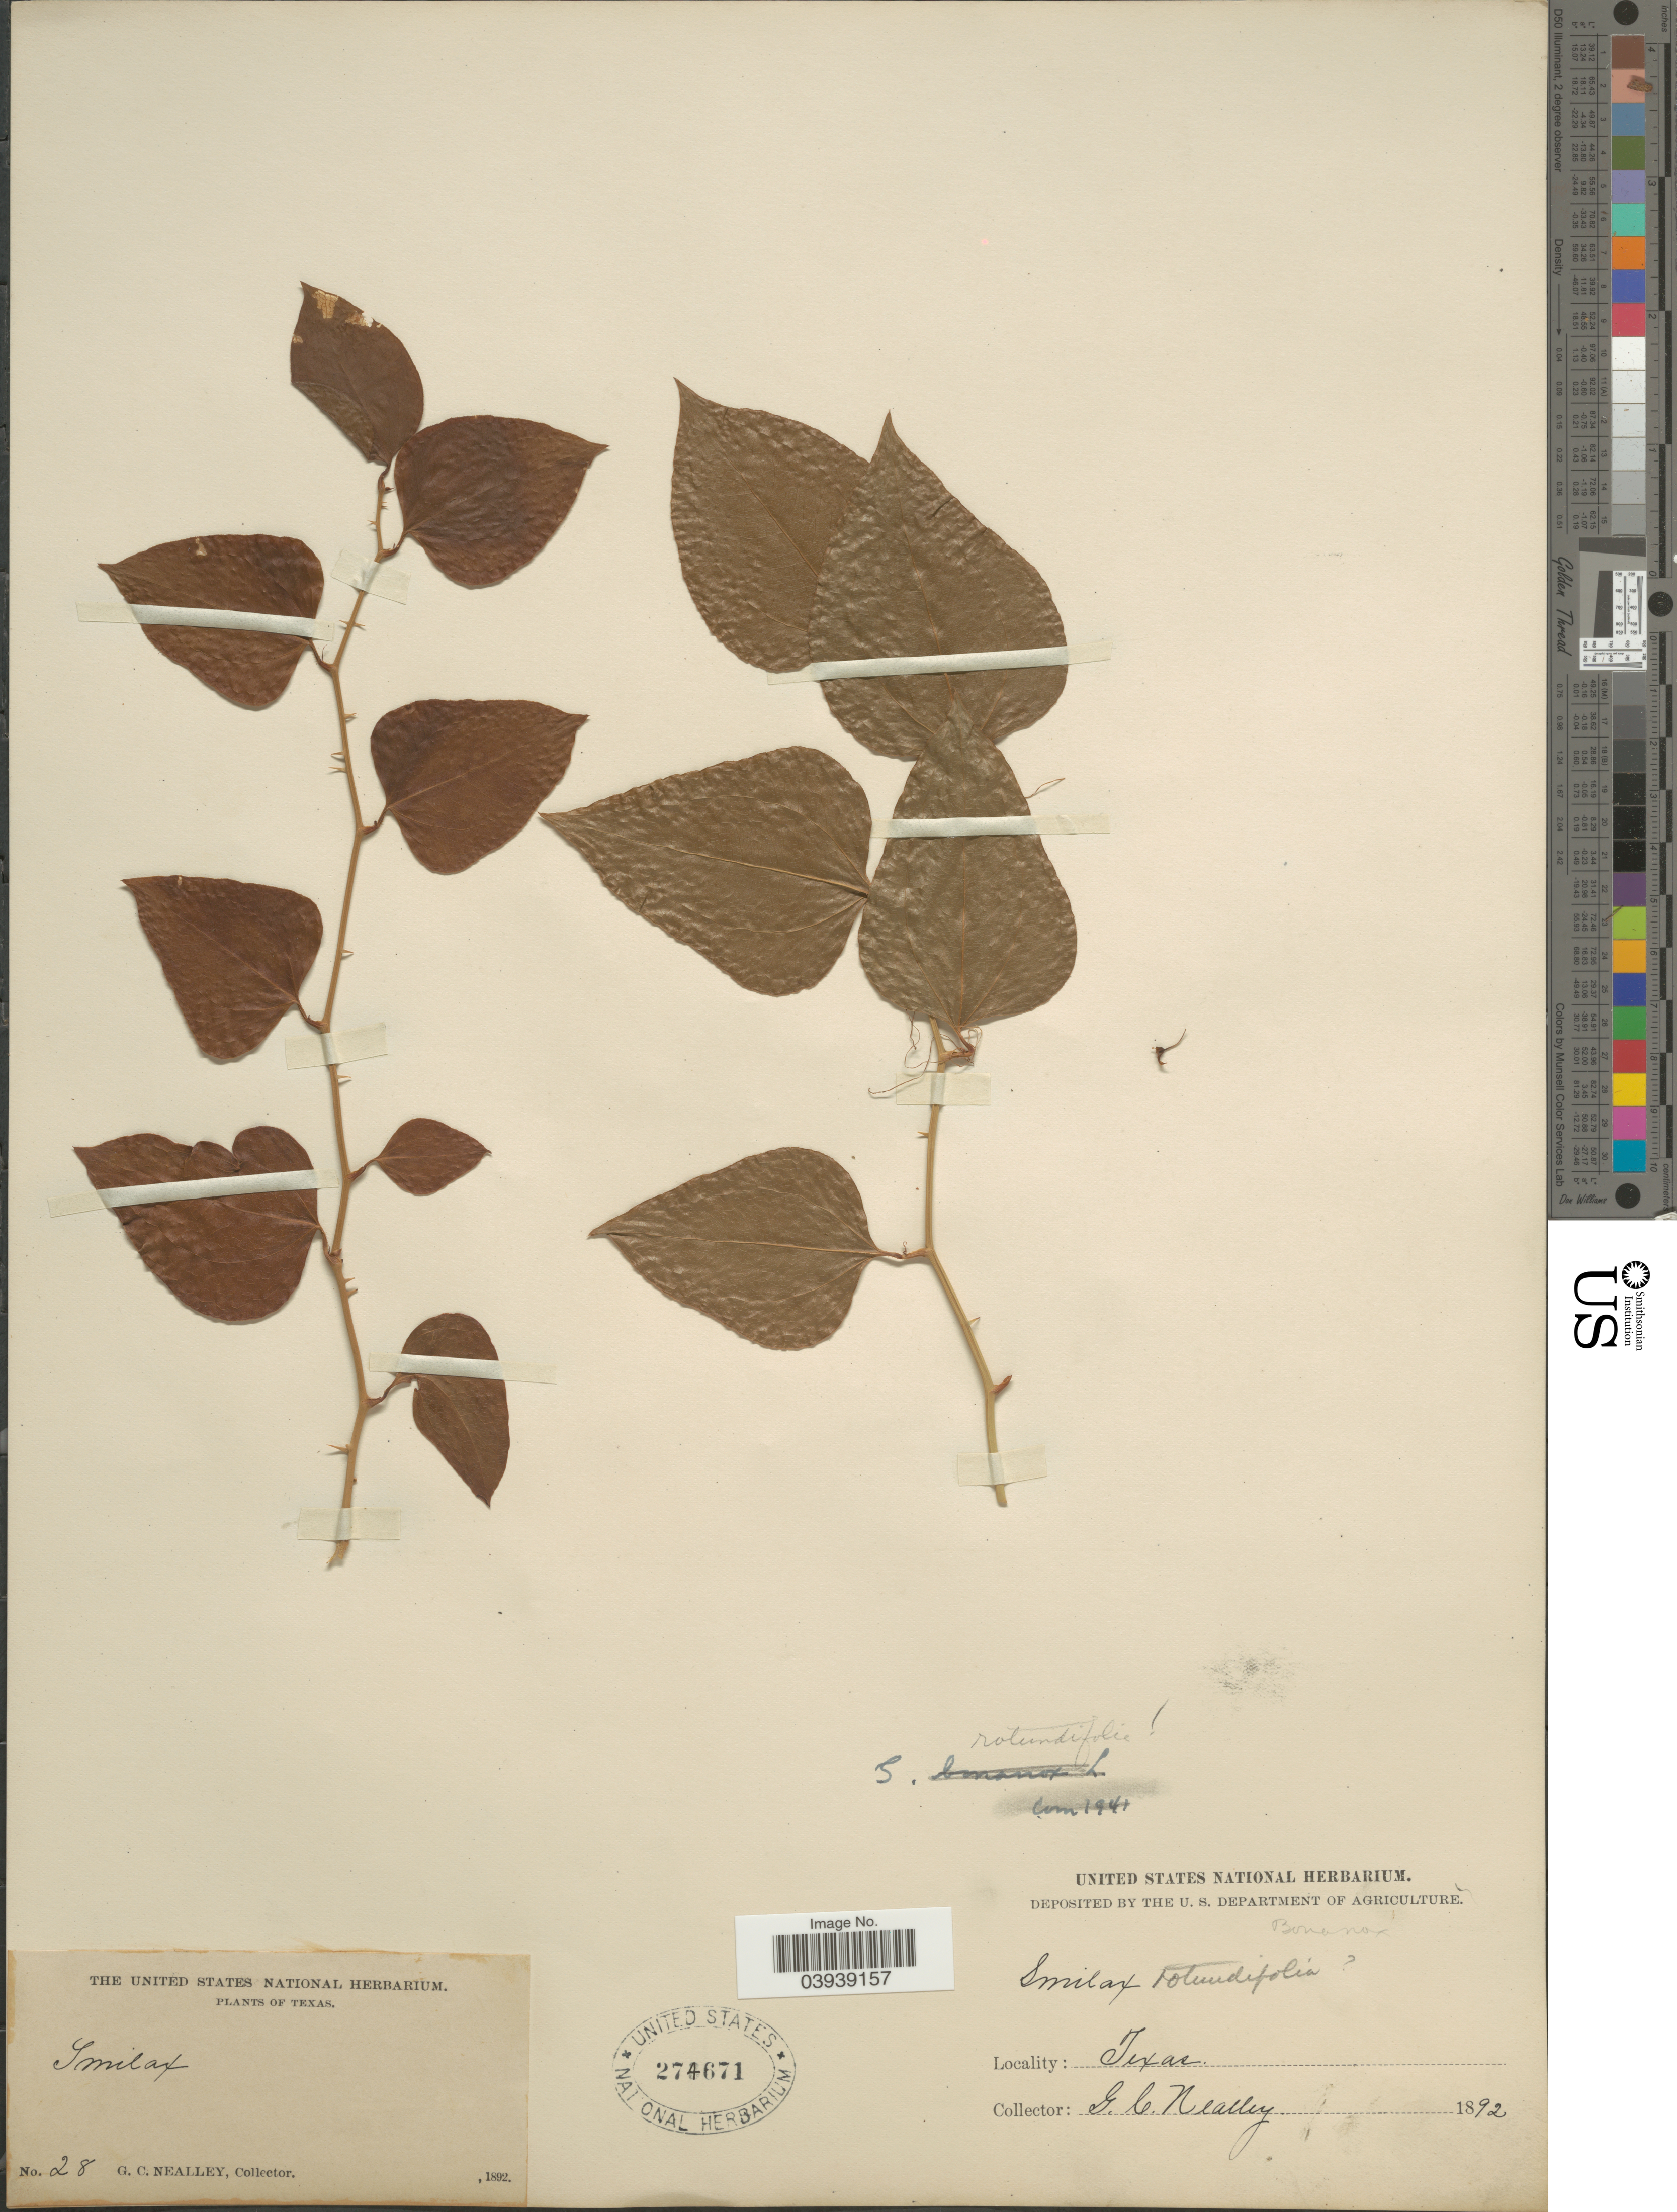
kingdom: Plantae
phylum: Tracheophyta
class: Liliopsida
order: Liliales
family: Smilacaceae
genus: Smilax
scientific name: Smilax rotundifolia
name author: L.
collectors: G. C. Nealley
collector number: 28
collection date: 1892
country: United States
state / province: Texas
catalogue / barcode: US 274671